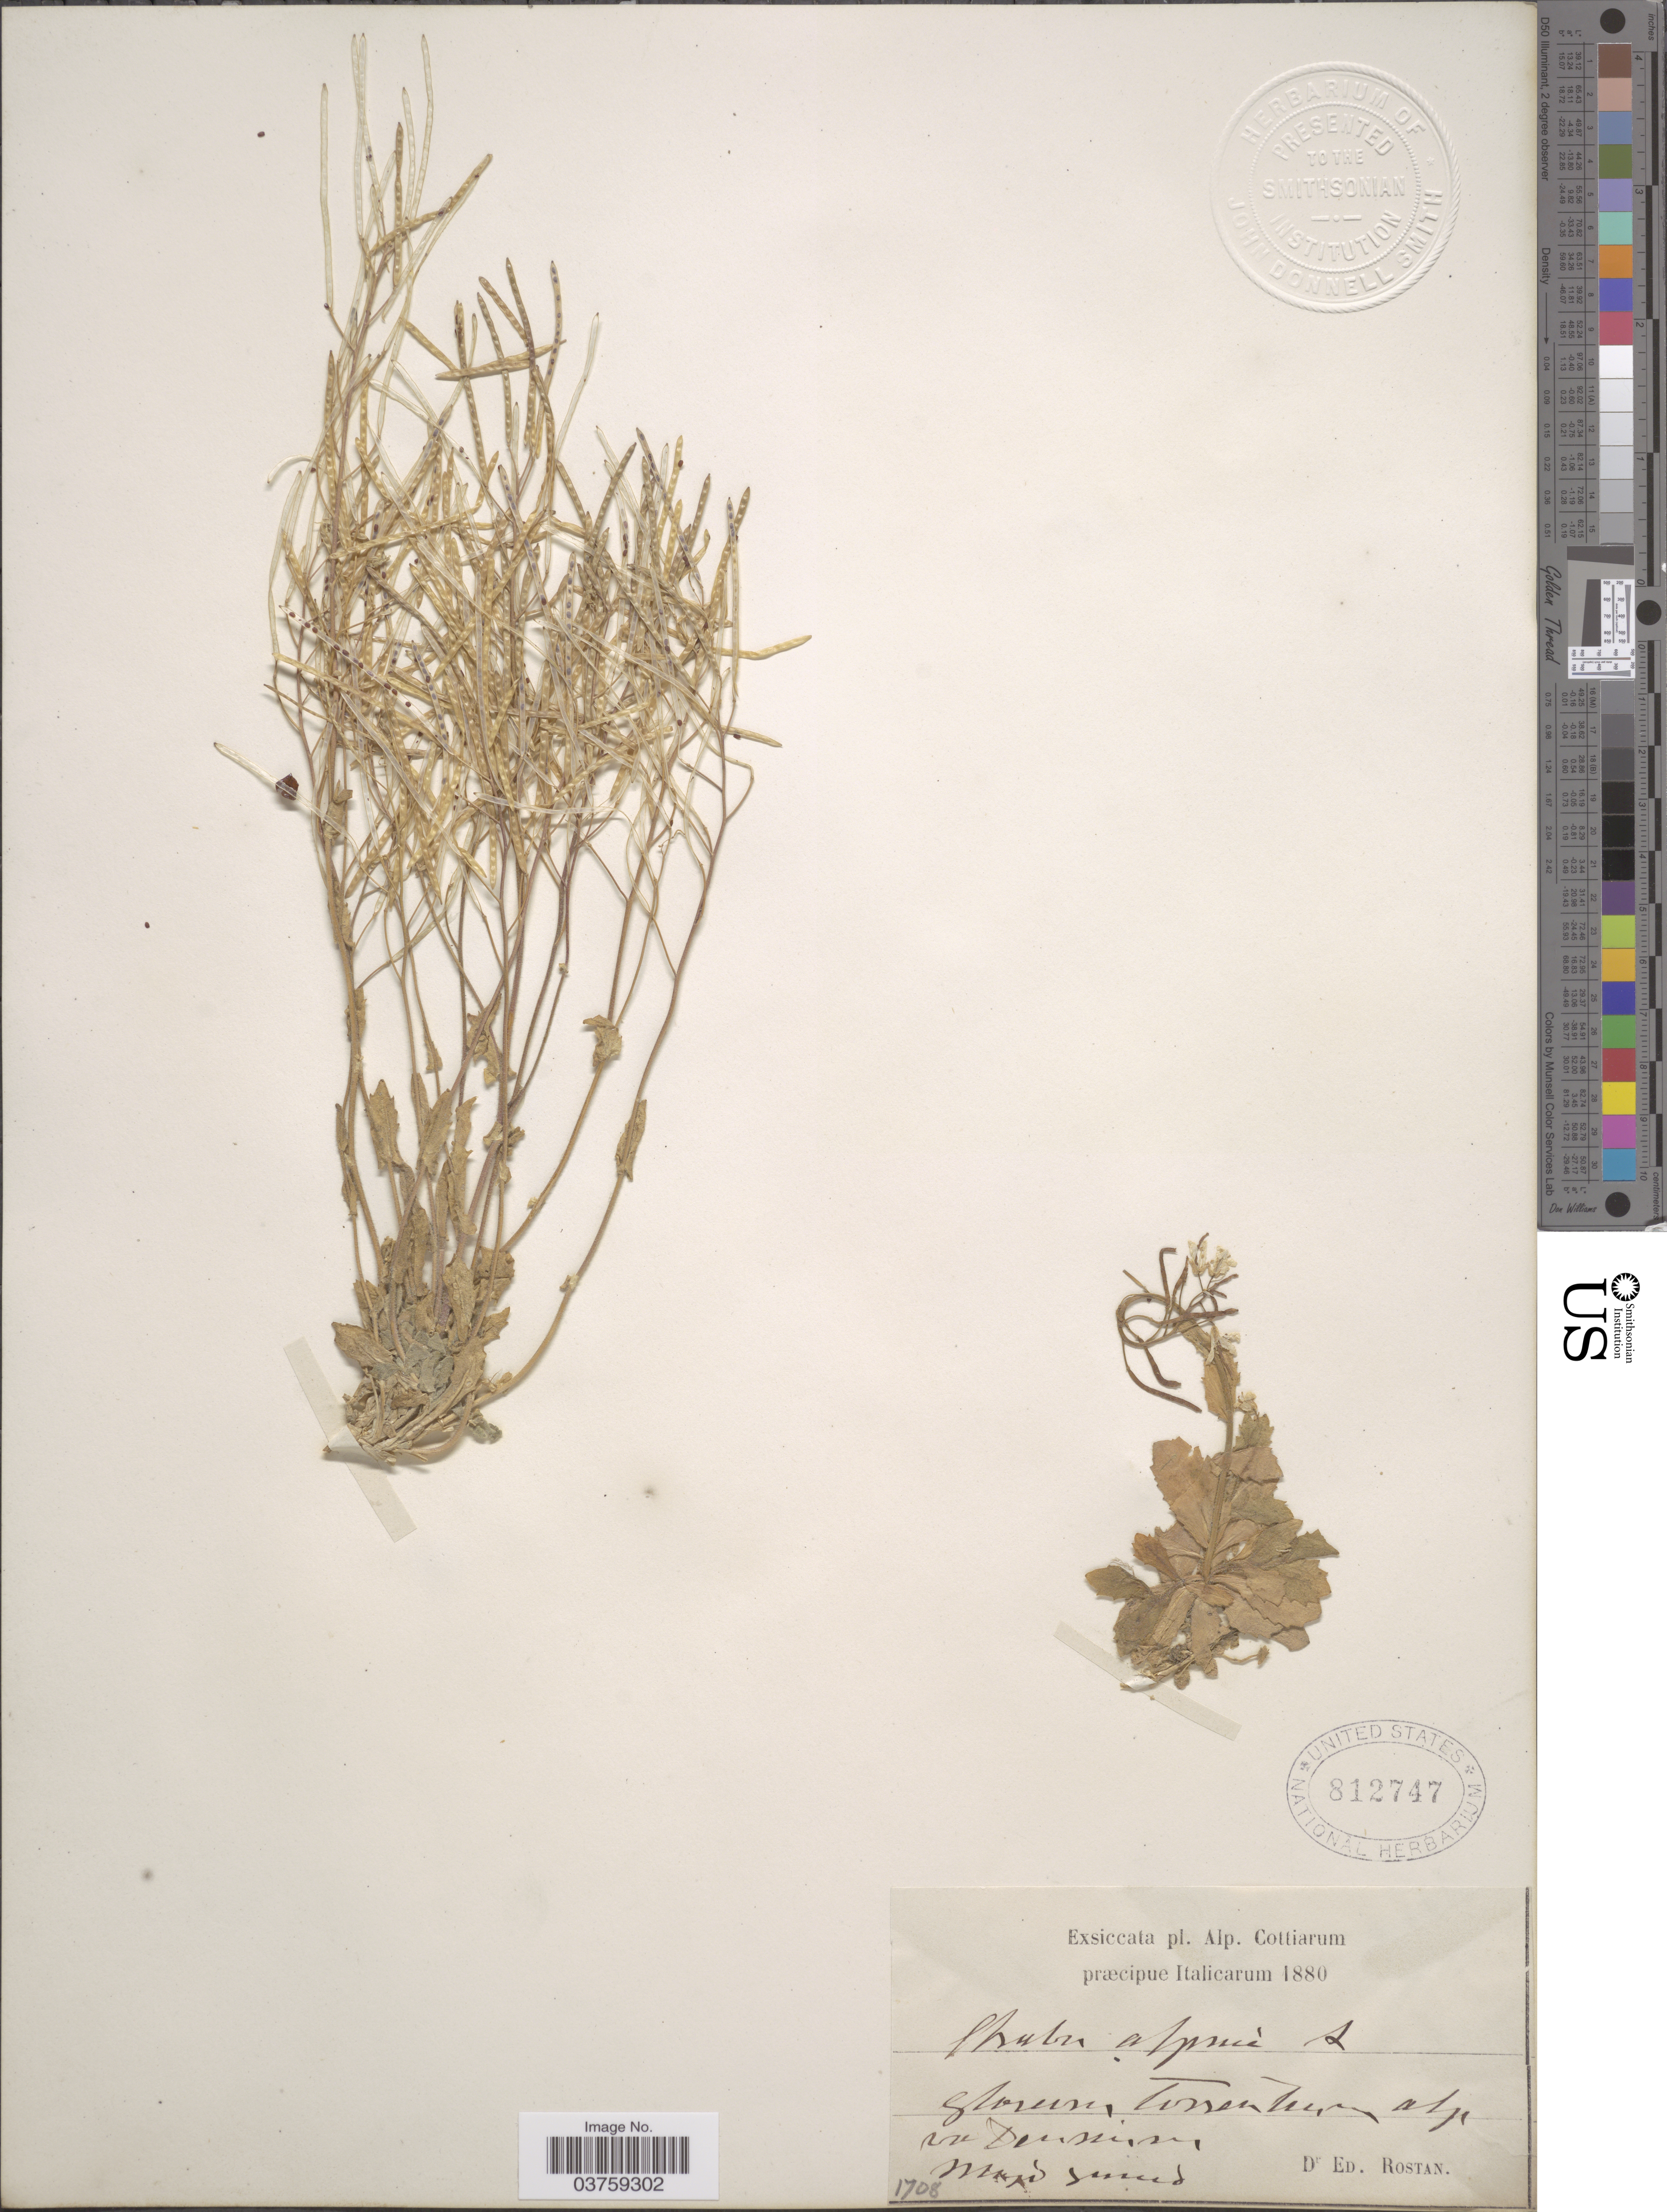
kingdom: Plantae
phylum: Tracheophyta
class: Magnoliopsida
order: Brassicales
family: Brassicaceae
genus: Arabis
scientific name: Arabis alpina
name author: L.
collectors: E. Rostan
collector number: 1708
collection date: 1880-05/1880-06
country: Italy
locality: Alp. Cottiarum præcipue Italicarum. Gluburn Torrenturm alp va Densinen. [interpreted]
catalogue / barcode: US 812747